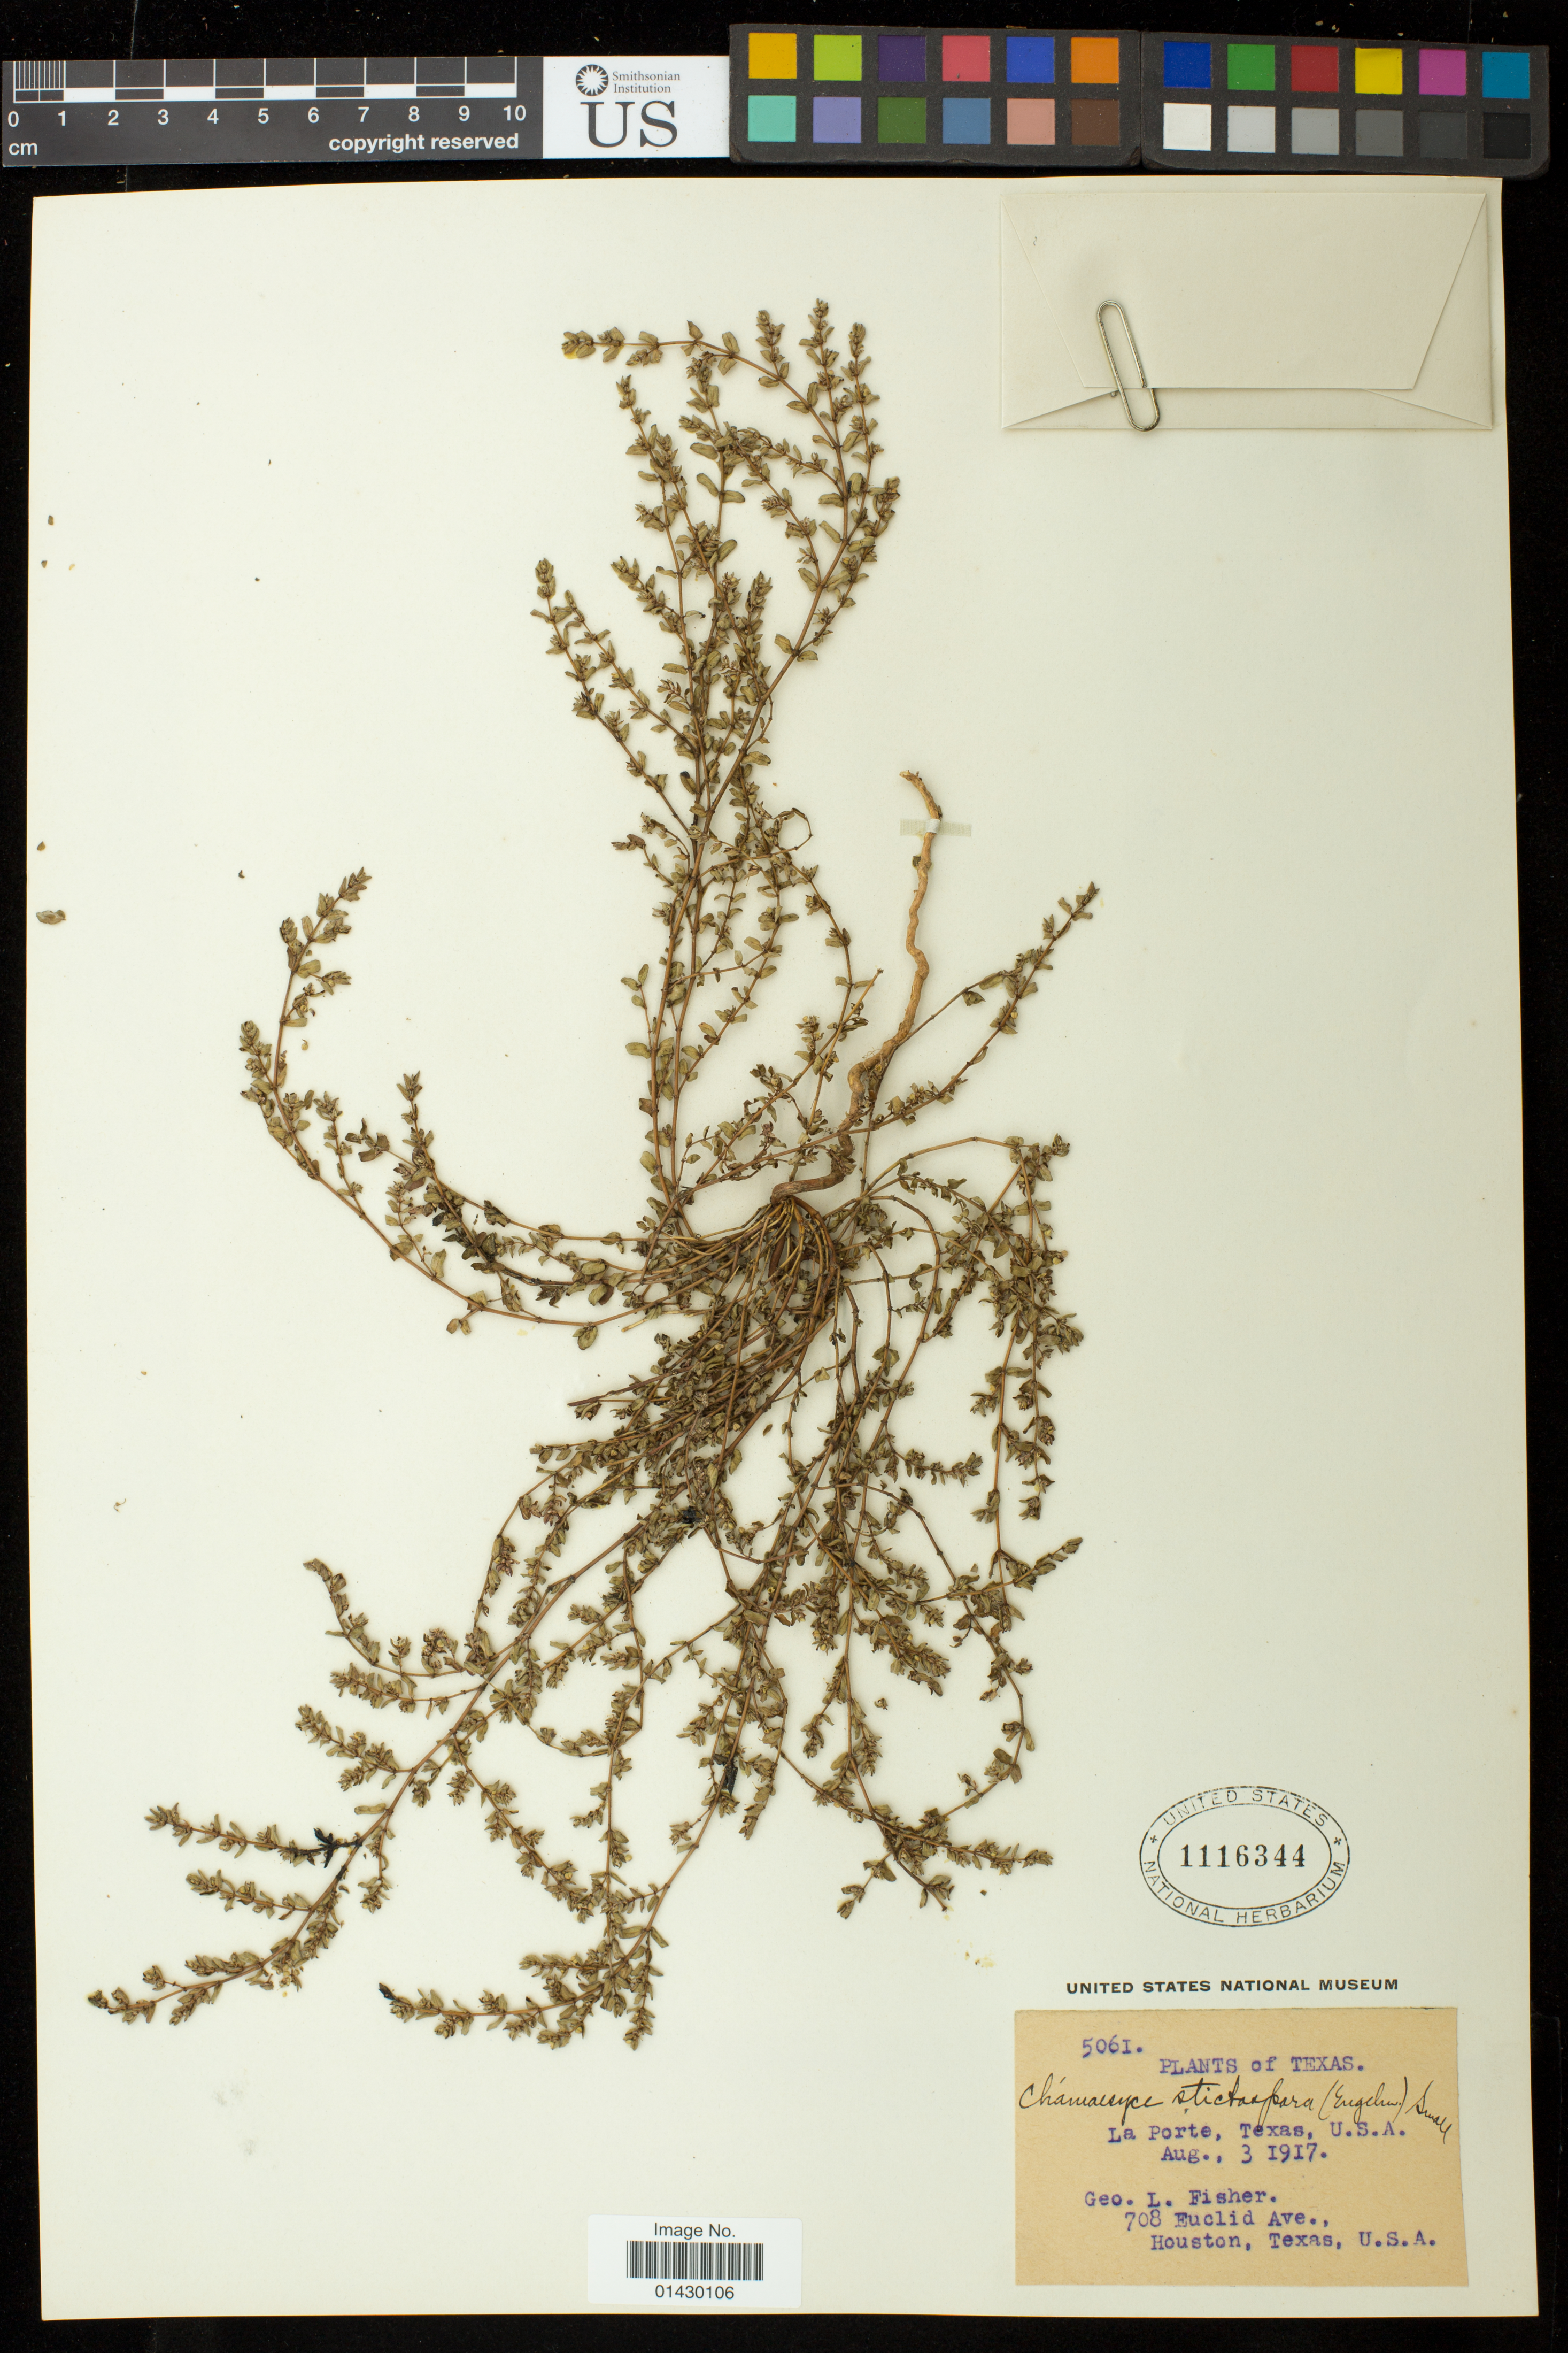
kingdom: Plantae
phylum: Tracheophyta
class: Magnoliopsida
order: Malpighiales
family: Euphorbiaceae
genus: Euphorbia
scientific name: Euphorbia stictospora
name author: Engelm.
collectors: G. L. Fisher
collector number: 5061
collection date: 1917-08-03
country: United States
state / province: Texas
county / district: Harris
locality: La Porte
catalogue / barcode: US 1116344